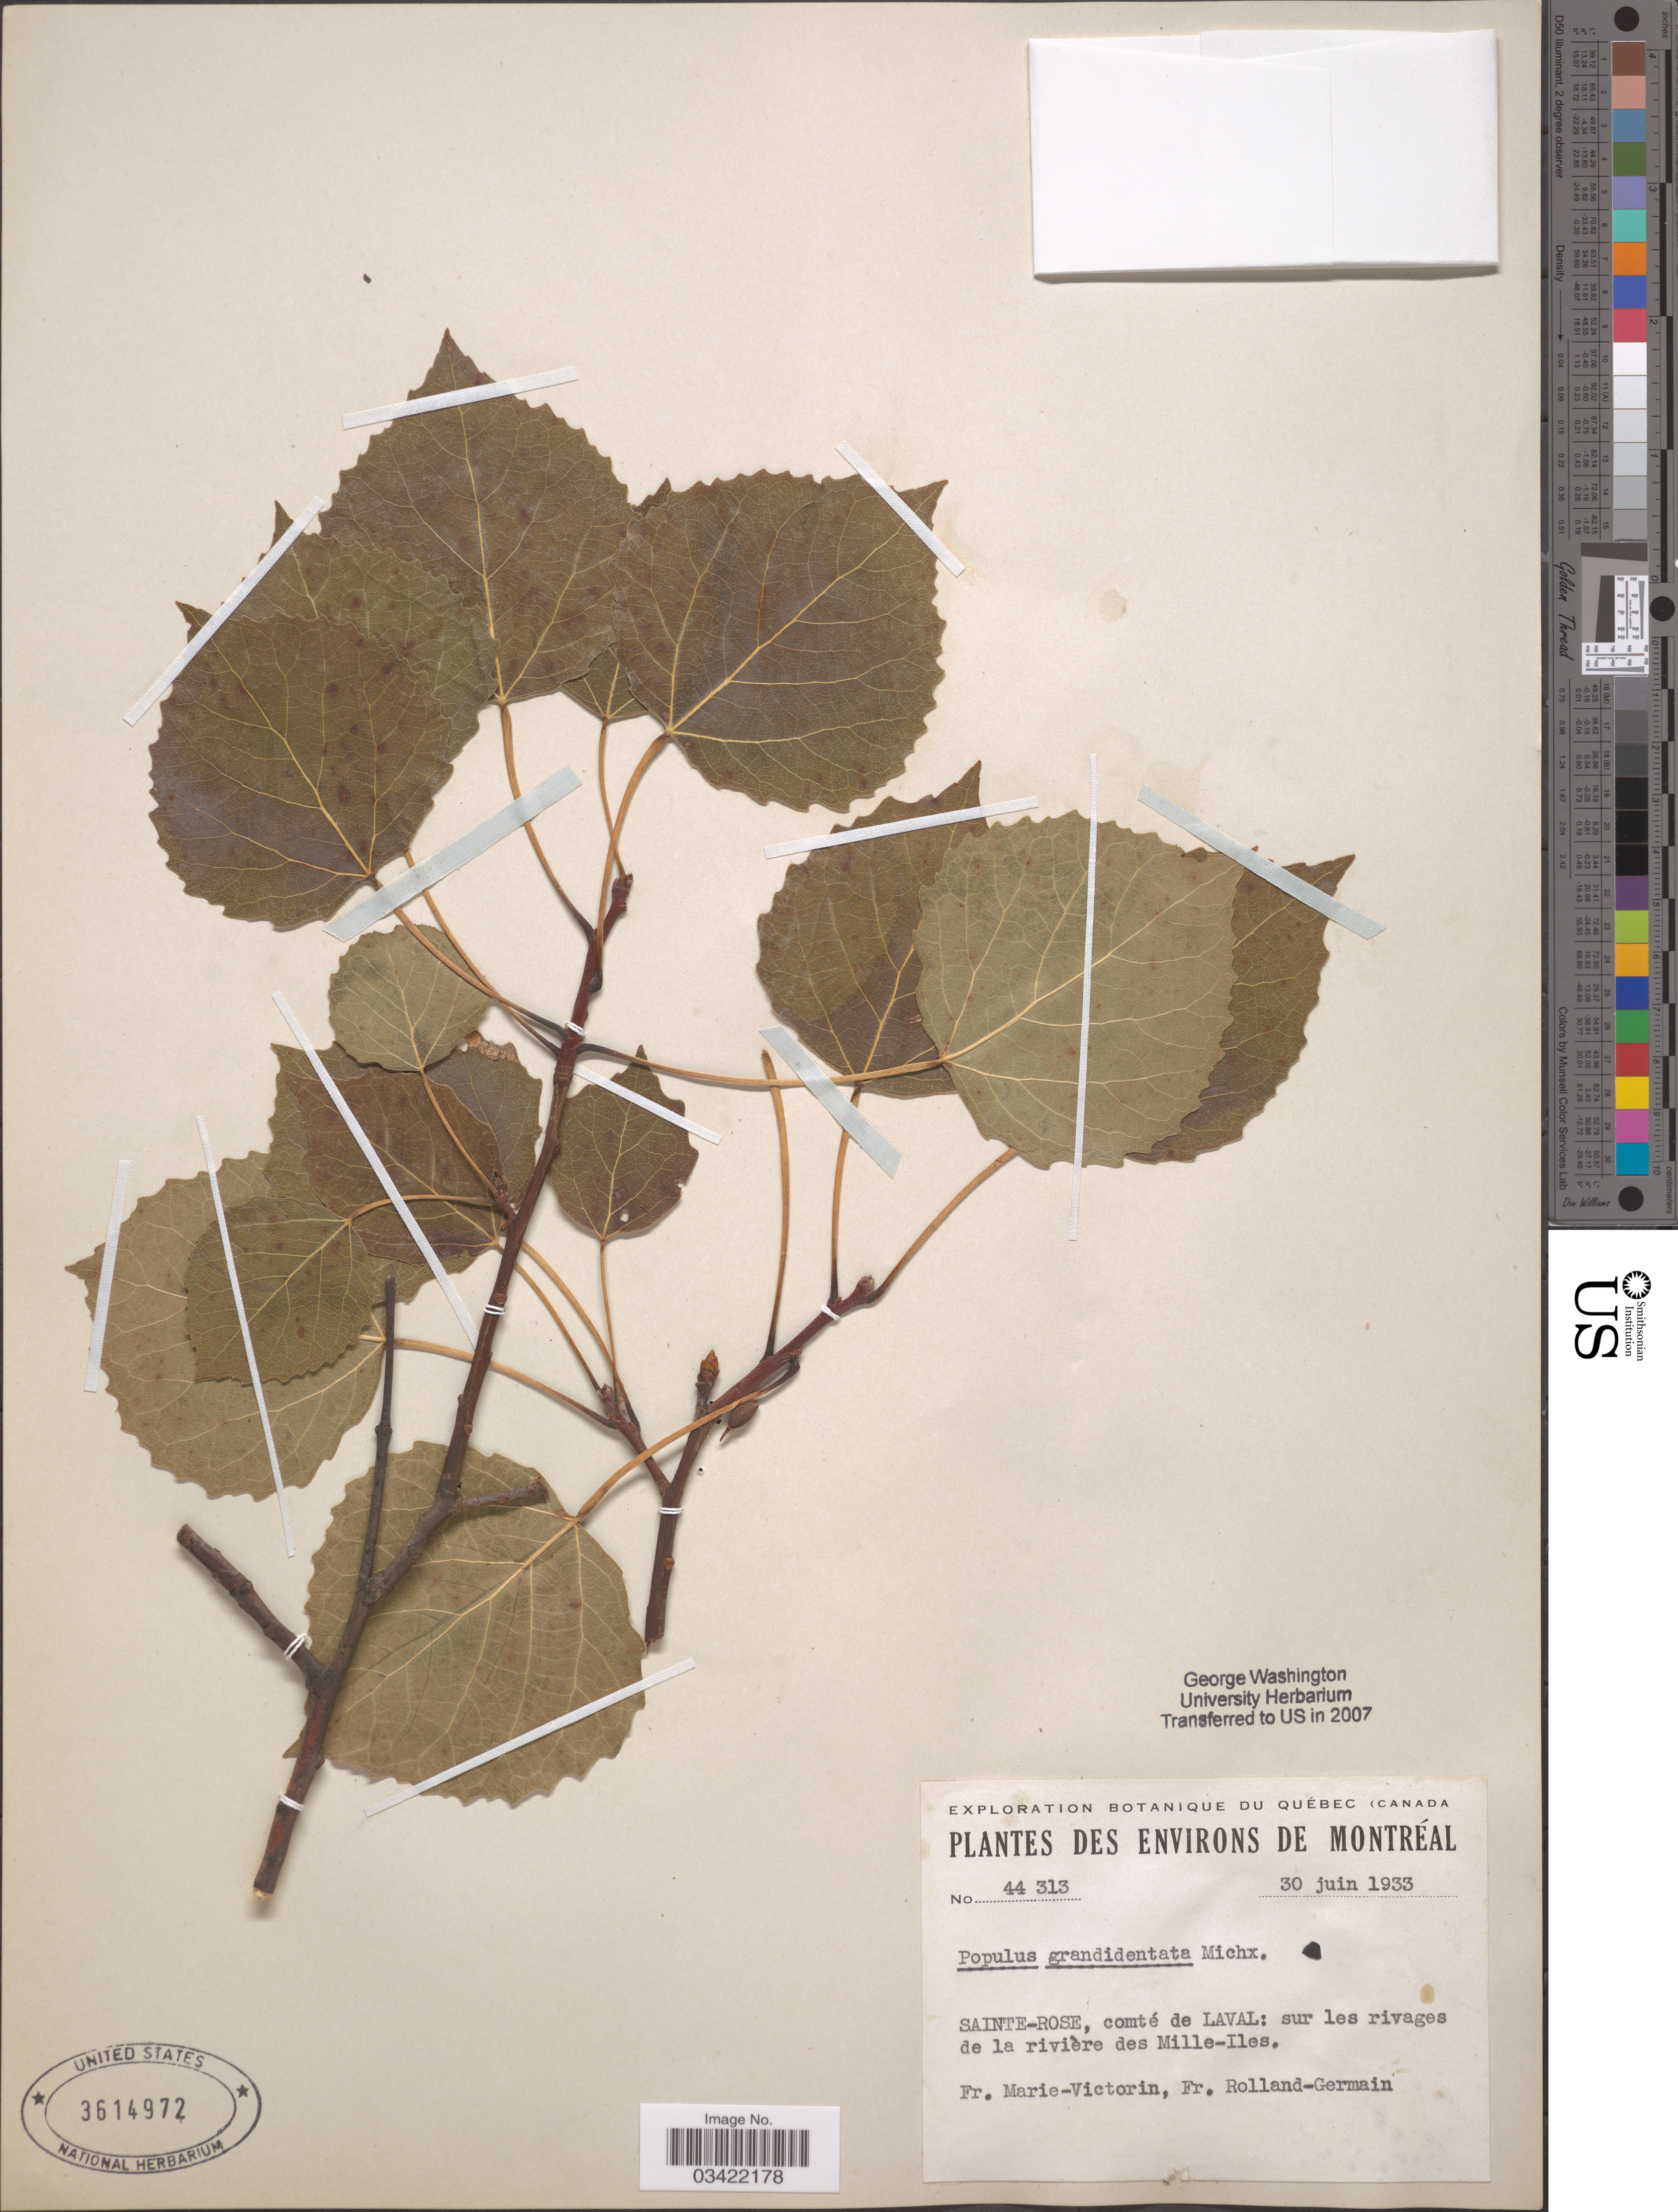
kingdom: Plantae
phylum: Tracheophyta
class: Magnoliopsida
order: Malpighiales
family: Salicaceae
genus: Populus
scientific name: Populus grandidentata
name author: Michx.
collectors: F. Marie-Victorin & Rolland-Germain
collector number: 44313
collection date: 1933-06-30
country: Canada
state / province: Quebec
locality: Environs de Montréal. Sainte-Rose, comté de Laval: sur les rivages de la rivière de Mille-Iles.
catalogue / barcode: US 3614972